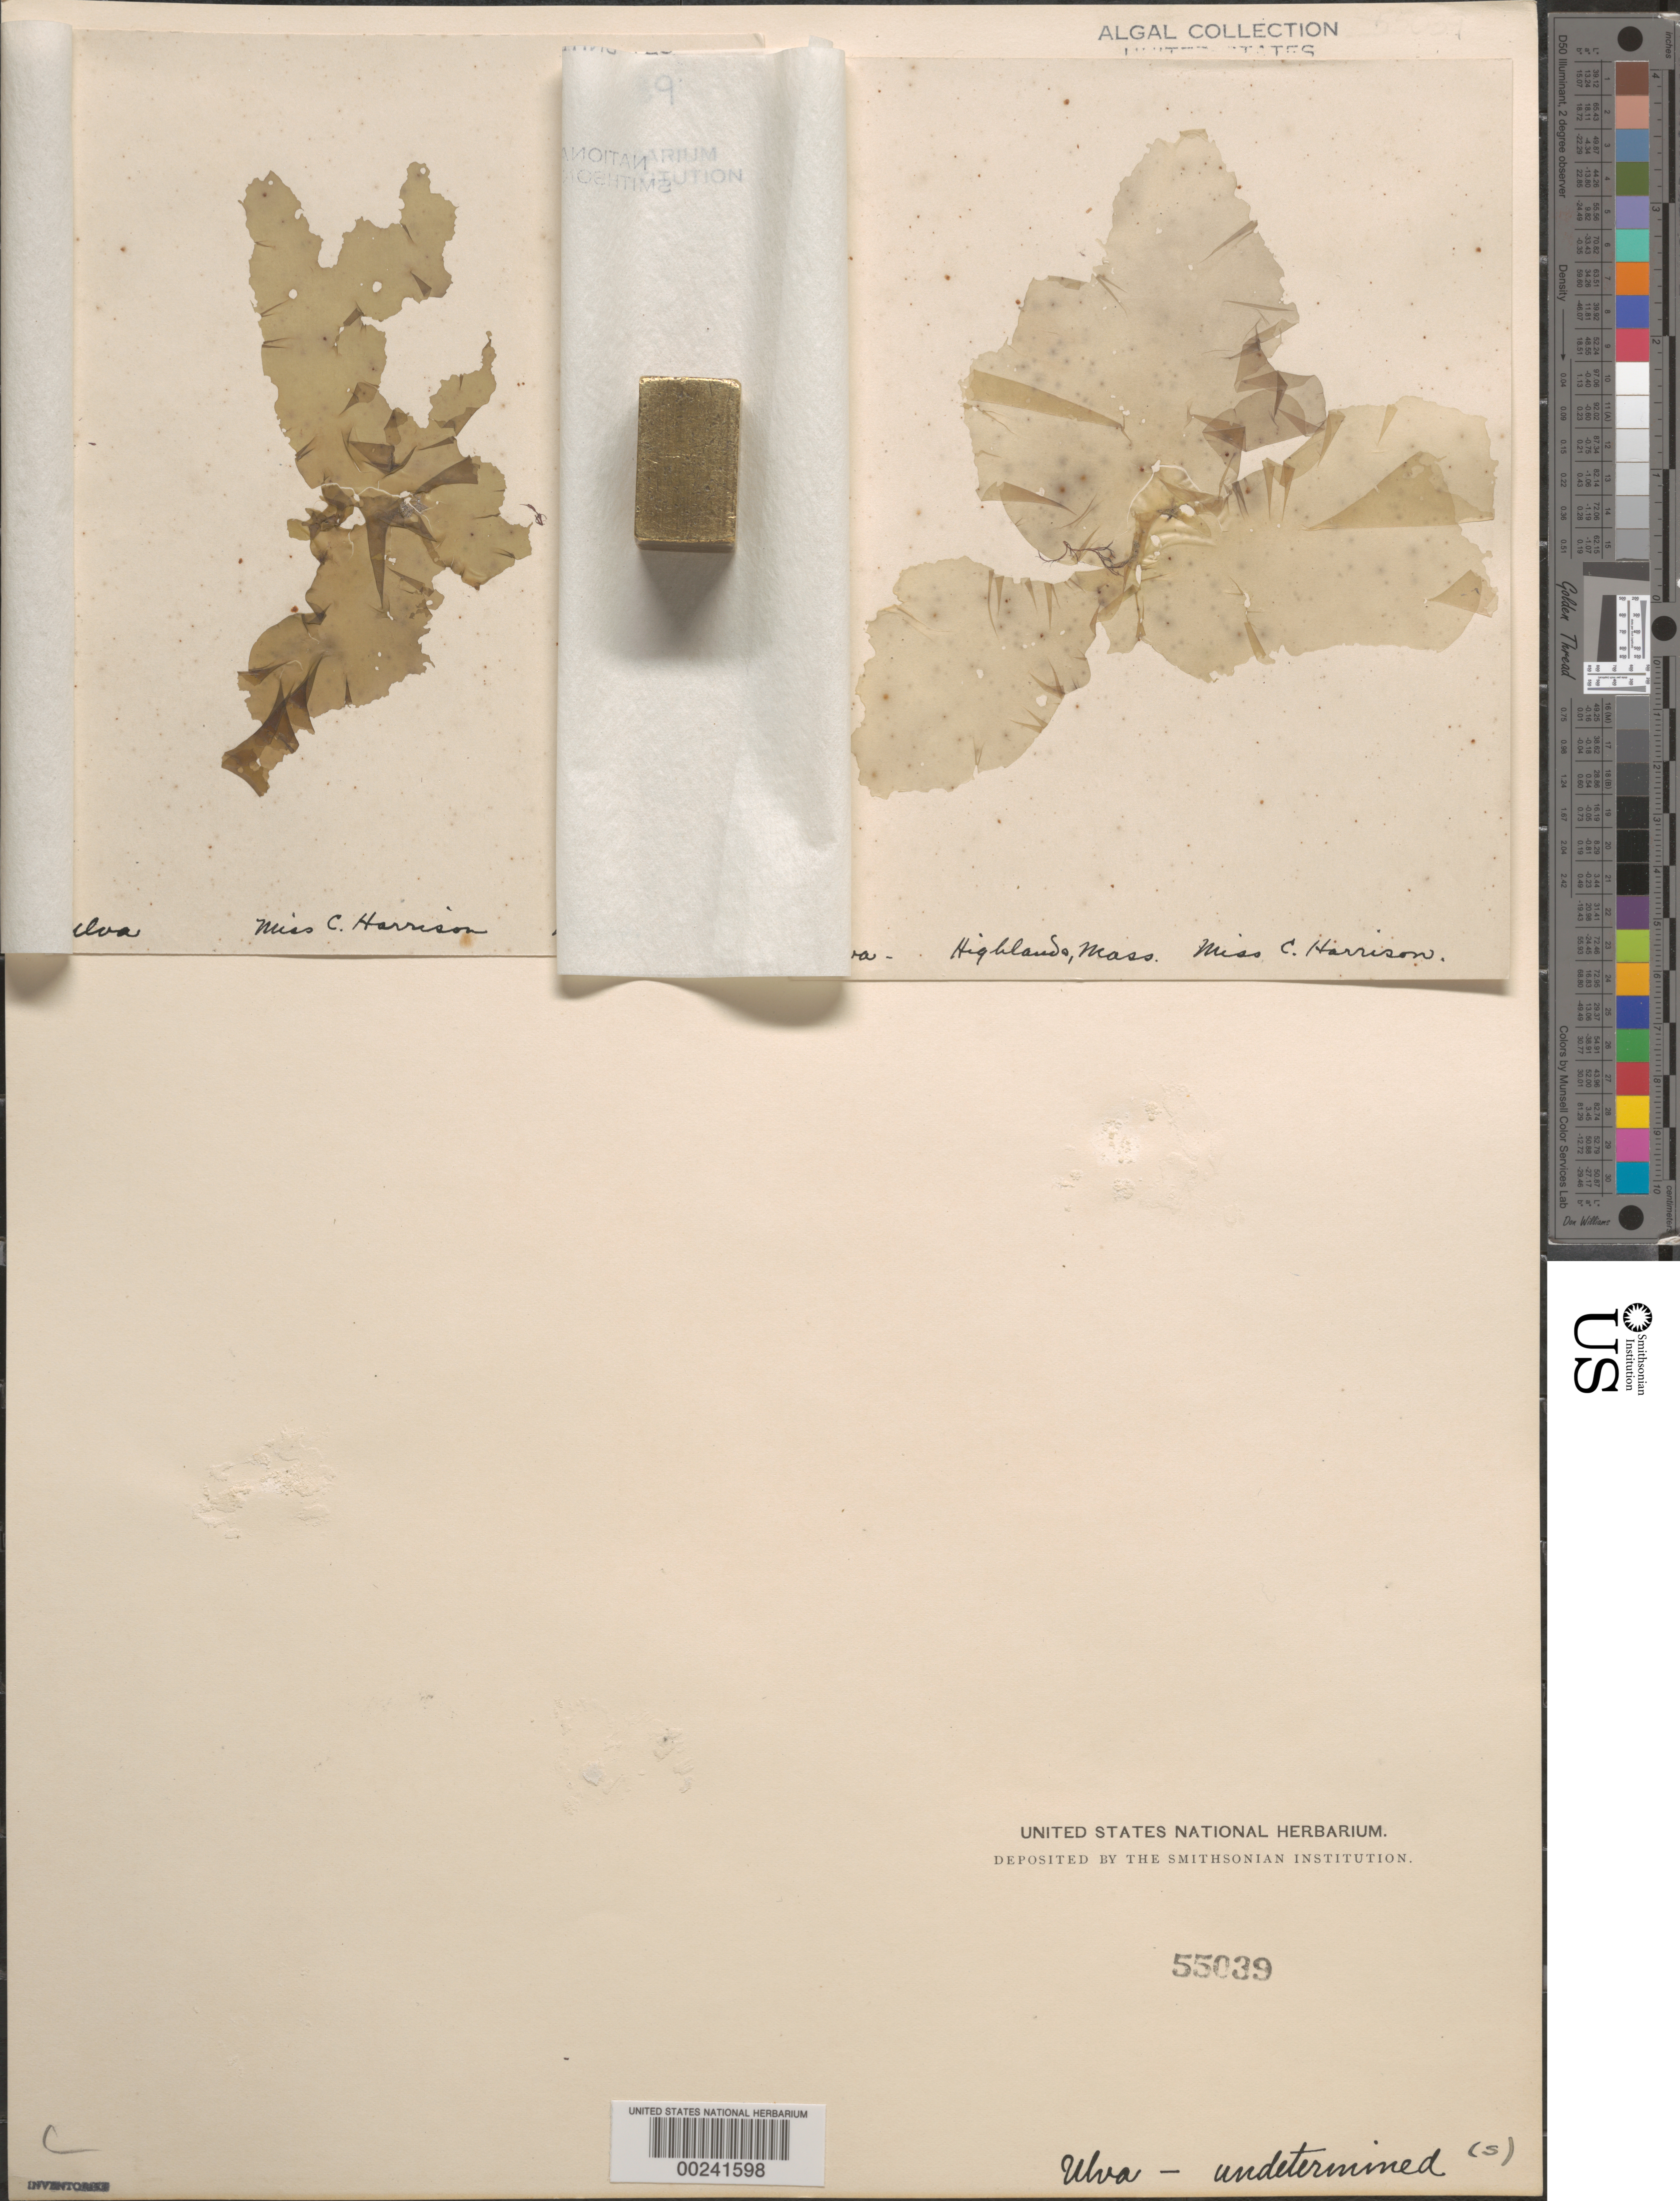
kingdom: Plantae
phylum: Chlorophyta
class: Ulvophyceae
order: Ulvales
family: Ulvaceae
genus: Ulva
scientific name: Ulva sp.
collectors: C. Harrison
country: United States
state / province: Massachusetts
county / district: Dukes County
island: Martha's Vineyard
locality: Vineyard Highlands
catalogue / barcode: US 55039